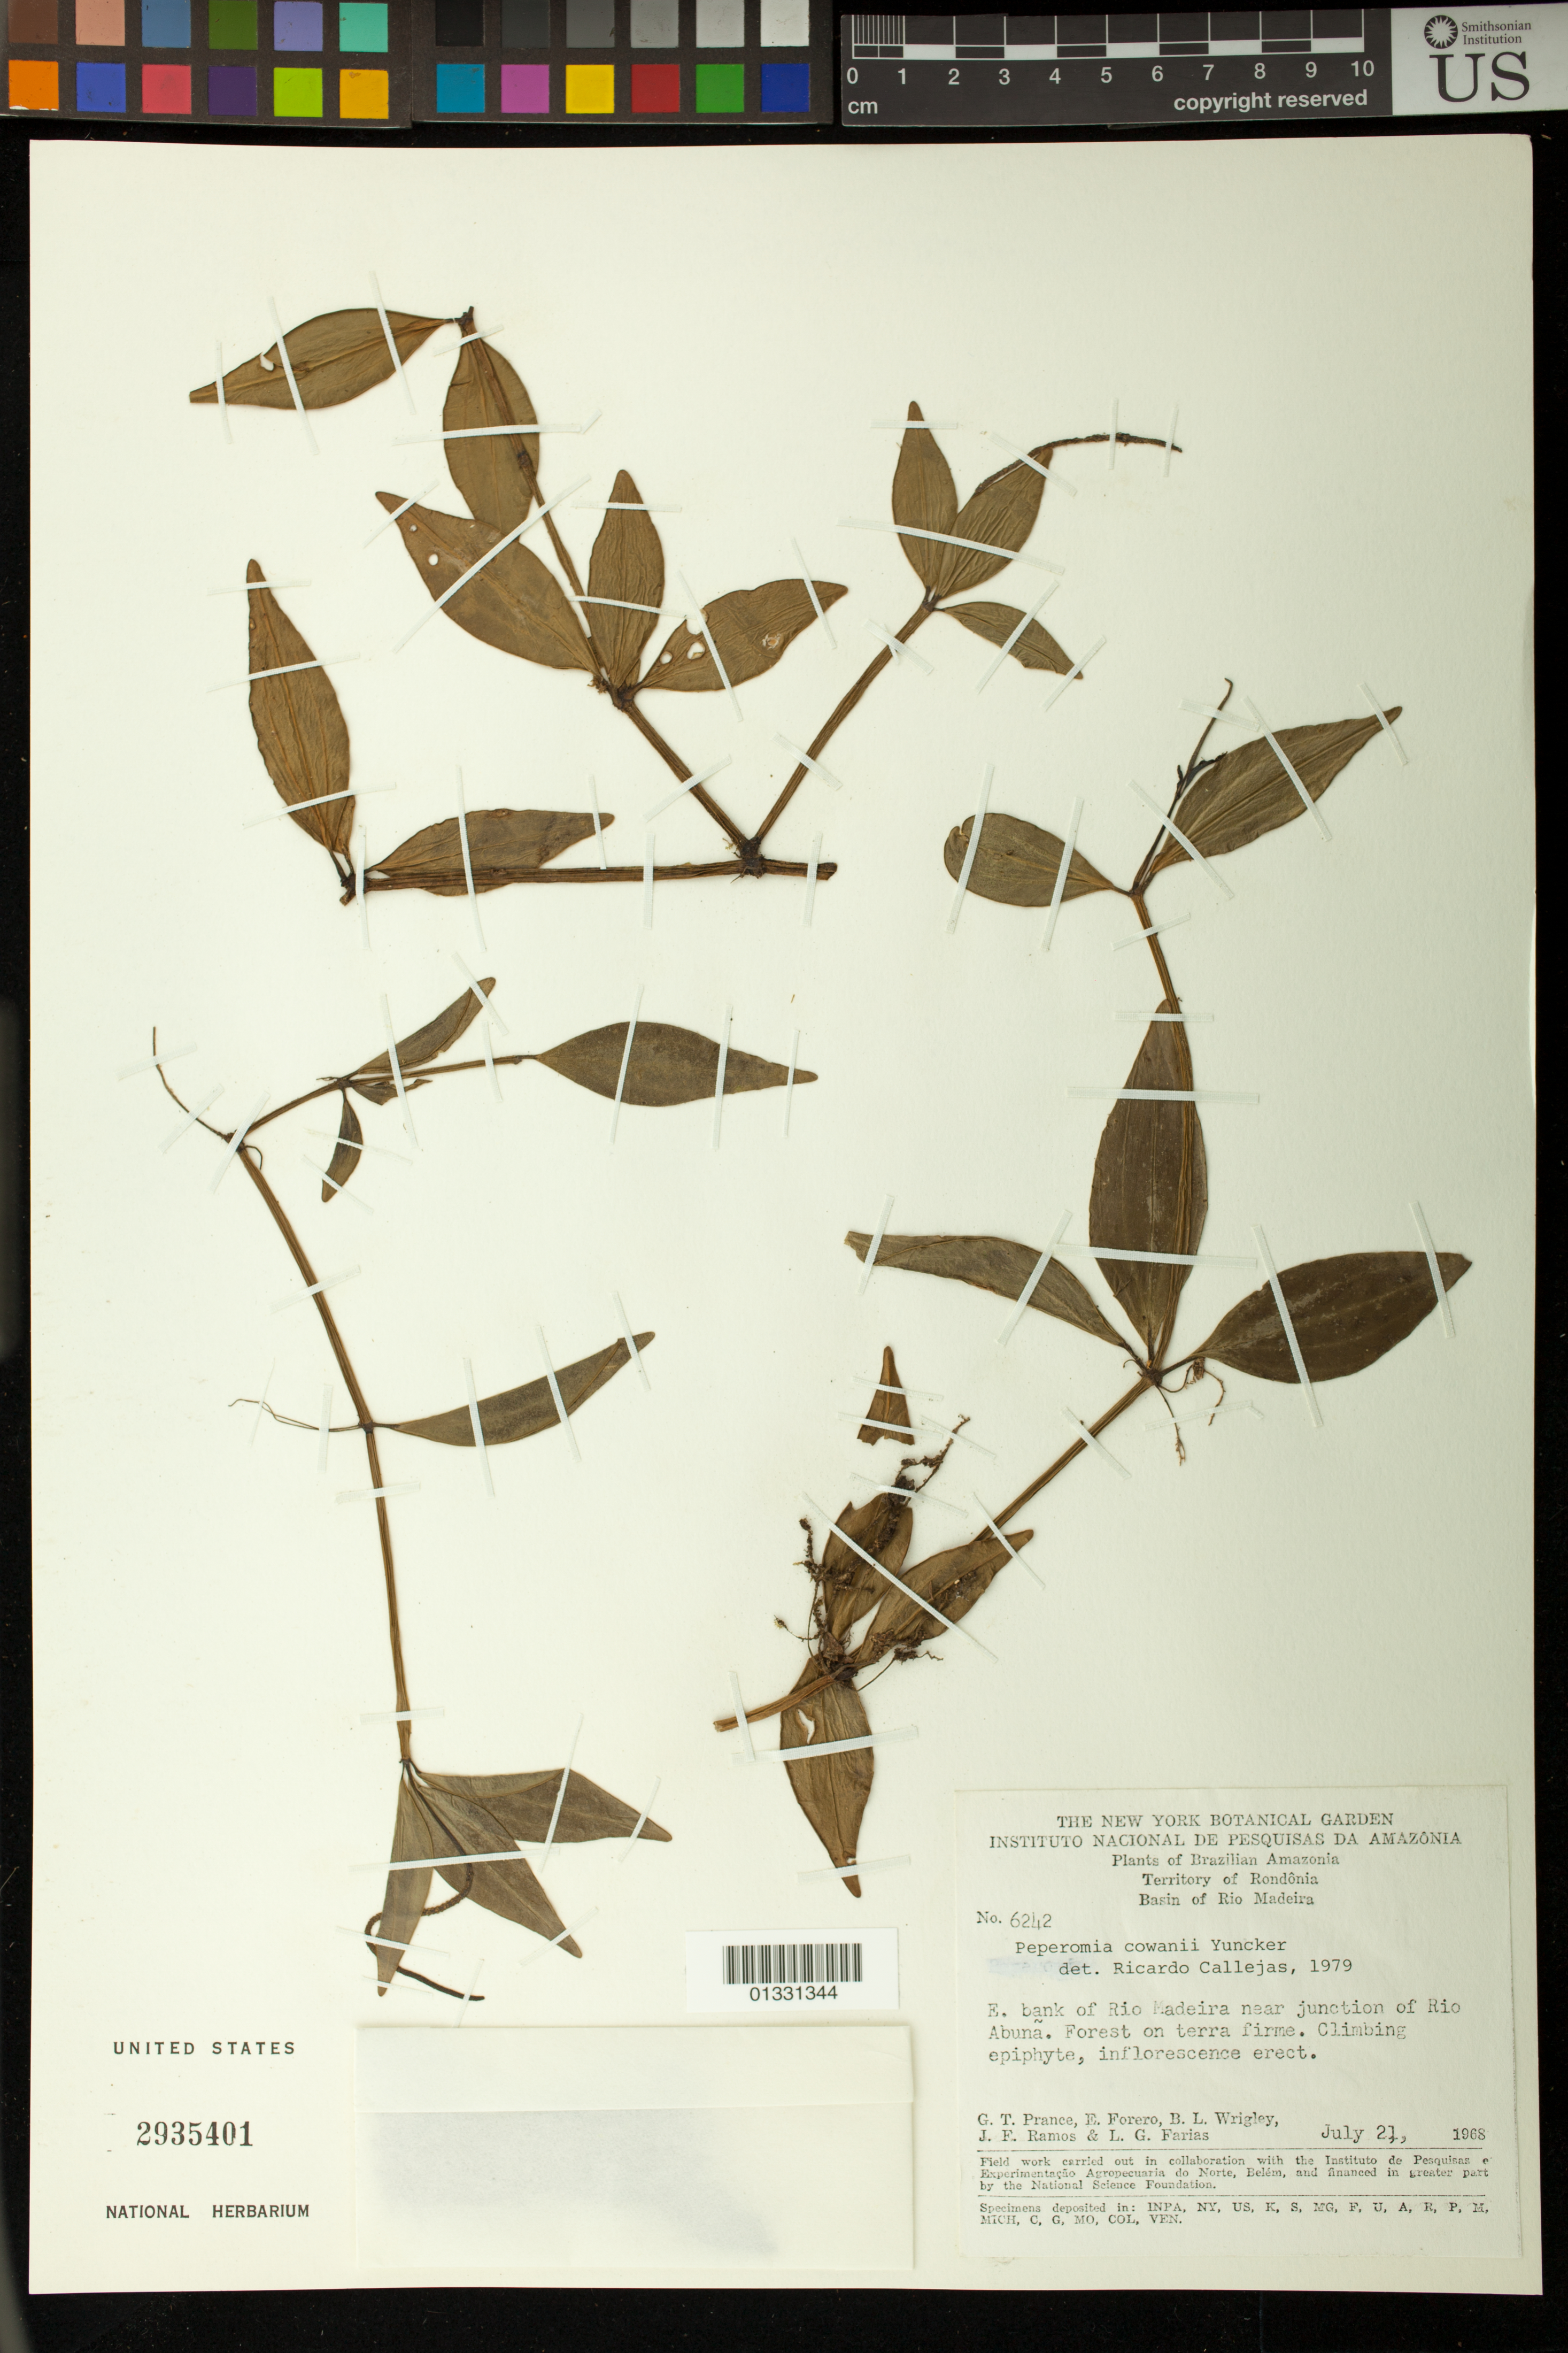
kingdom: Plantae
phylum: Tracheophyta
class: Magnoliopsida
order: Piperales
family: Piperaceae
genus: Peperomia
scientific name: Peperomia cowanii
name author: Yunck.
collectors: G. T. Prance, E. Forero, B. L. Wrigley, J. F. Ramos & L. G. Farias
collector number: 6242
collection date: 1968-07-21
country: Brazil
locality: Basin of Rio Madeira. E bank of Rio Madeira near junction of rio Abunã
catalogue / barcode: US 2935401